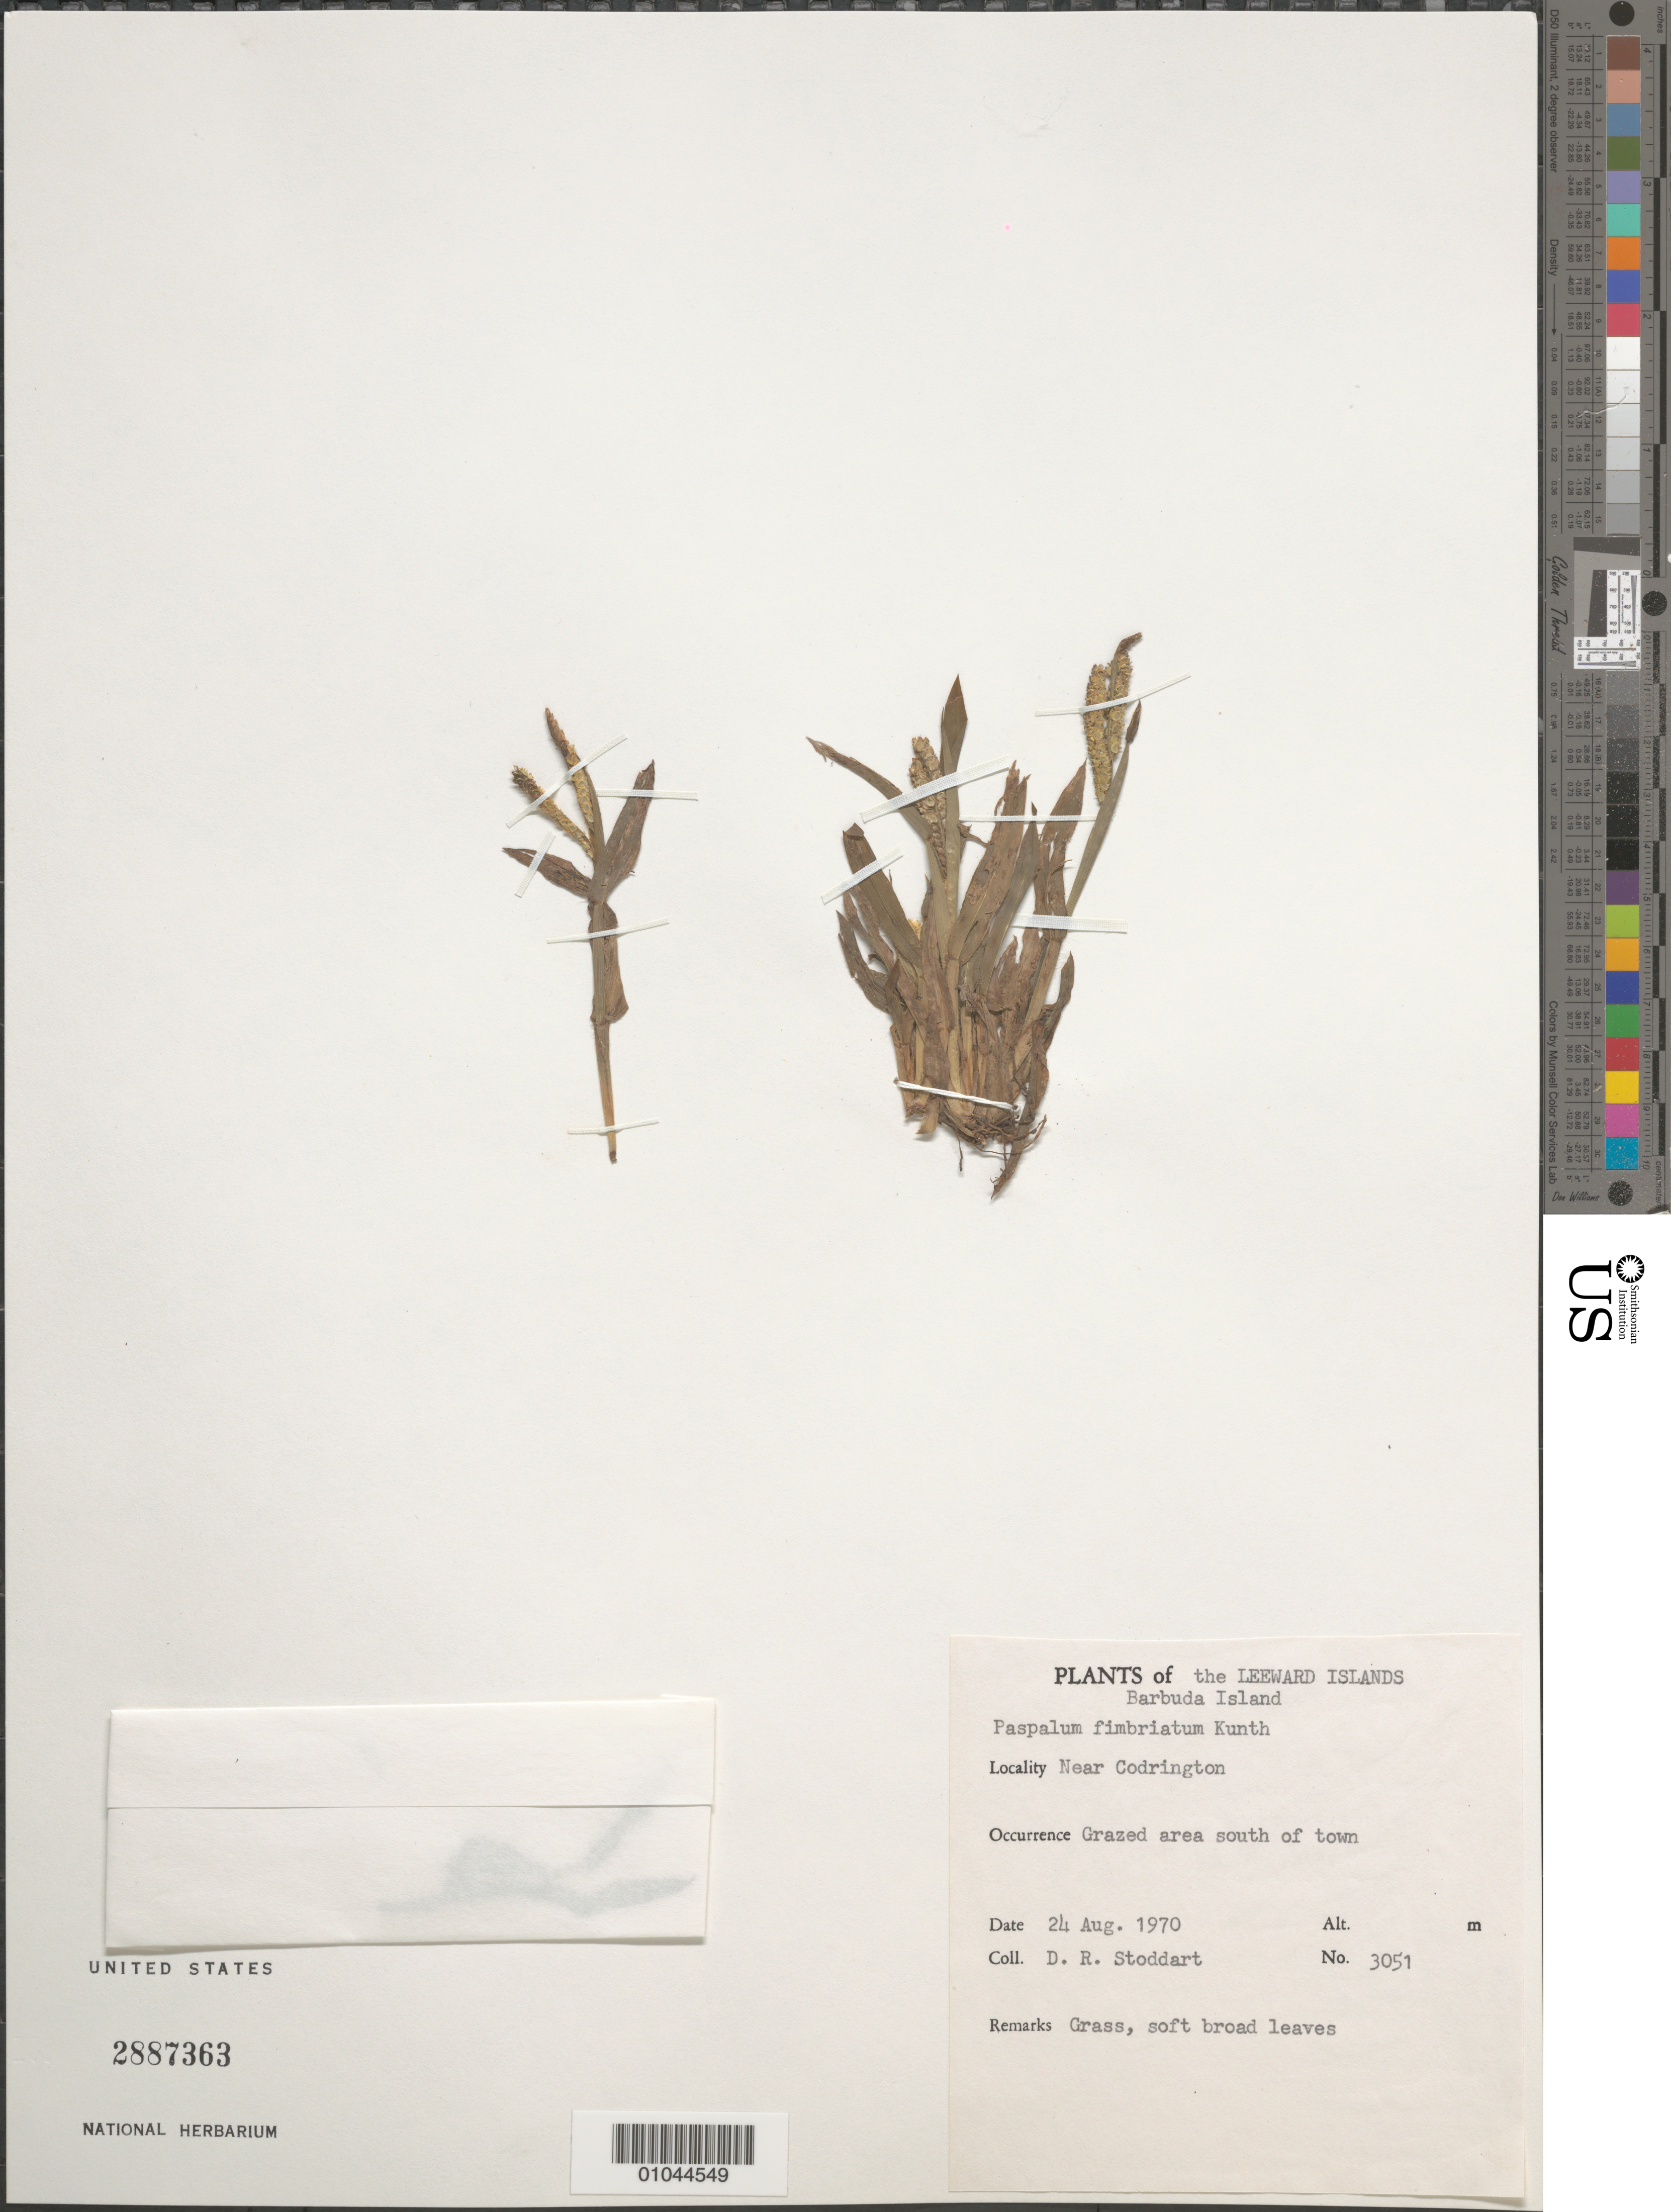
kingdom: Plantae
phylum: Tracheophyta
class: Liliopsida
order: Poales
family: Poaceae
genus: Paspalum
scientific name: Paspalum fimbriatum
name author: Kunth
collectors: D. R. Stoddart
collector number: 3051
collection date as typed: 24 Aug 1970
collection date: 1970-08-24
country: Antigua and Barbuda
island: Barbuda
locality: Near Codrington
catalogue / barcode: US 2887363